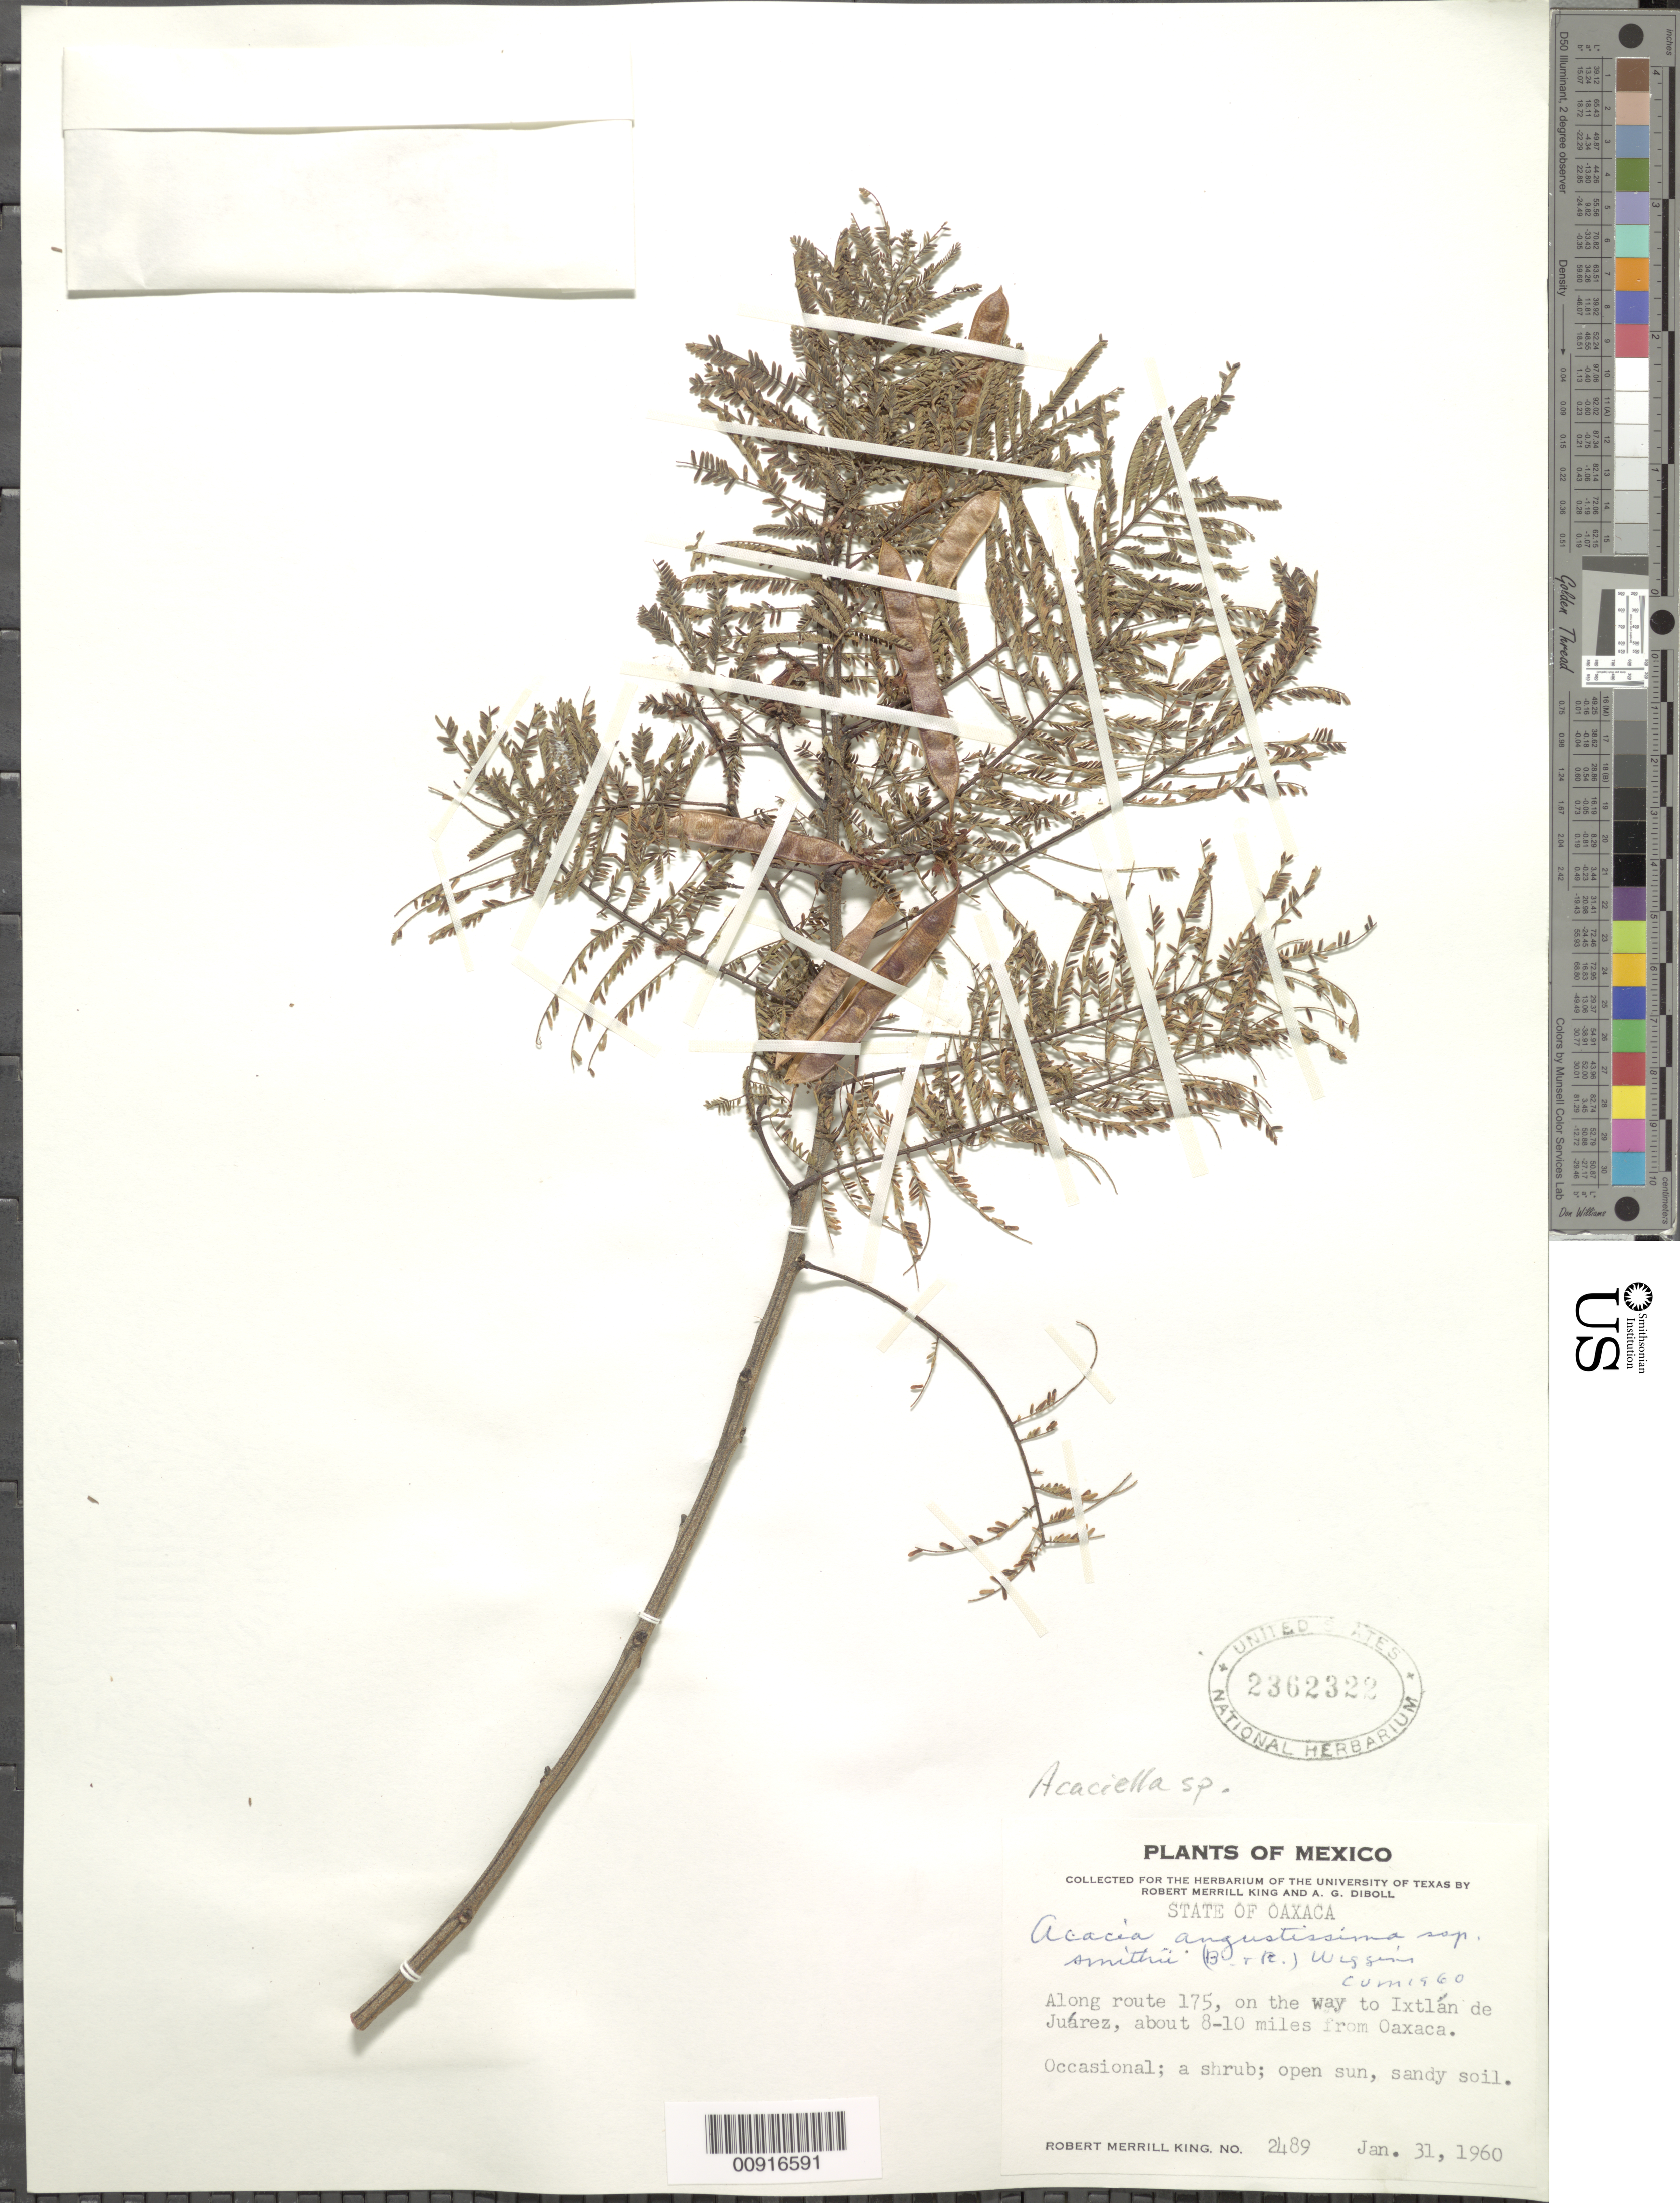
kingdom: Plantae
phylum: Tracheophyta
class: Magnoliopsida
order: Fabales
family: Fabaceae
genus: Acaciella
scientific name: Acaciella sp.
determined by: Strong, M. T., (US), Smithsonian Institution - National Museum of Natural History (UNITED STATES)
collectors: R. M. King & A. Diboll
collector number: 2489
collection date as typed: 31 Jan 1960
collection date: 1960-01-31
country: Mexico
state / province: Oaxaca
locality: Along route 175, on the way to Ixtlán de Juárez, about 8-10 miles from Oaxaca.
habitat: Open sun, sandy soil.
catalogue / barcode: US 2362322